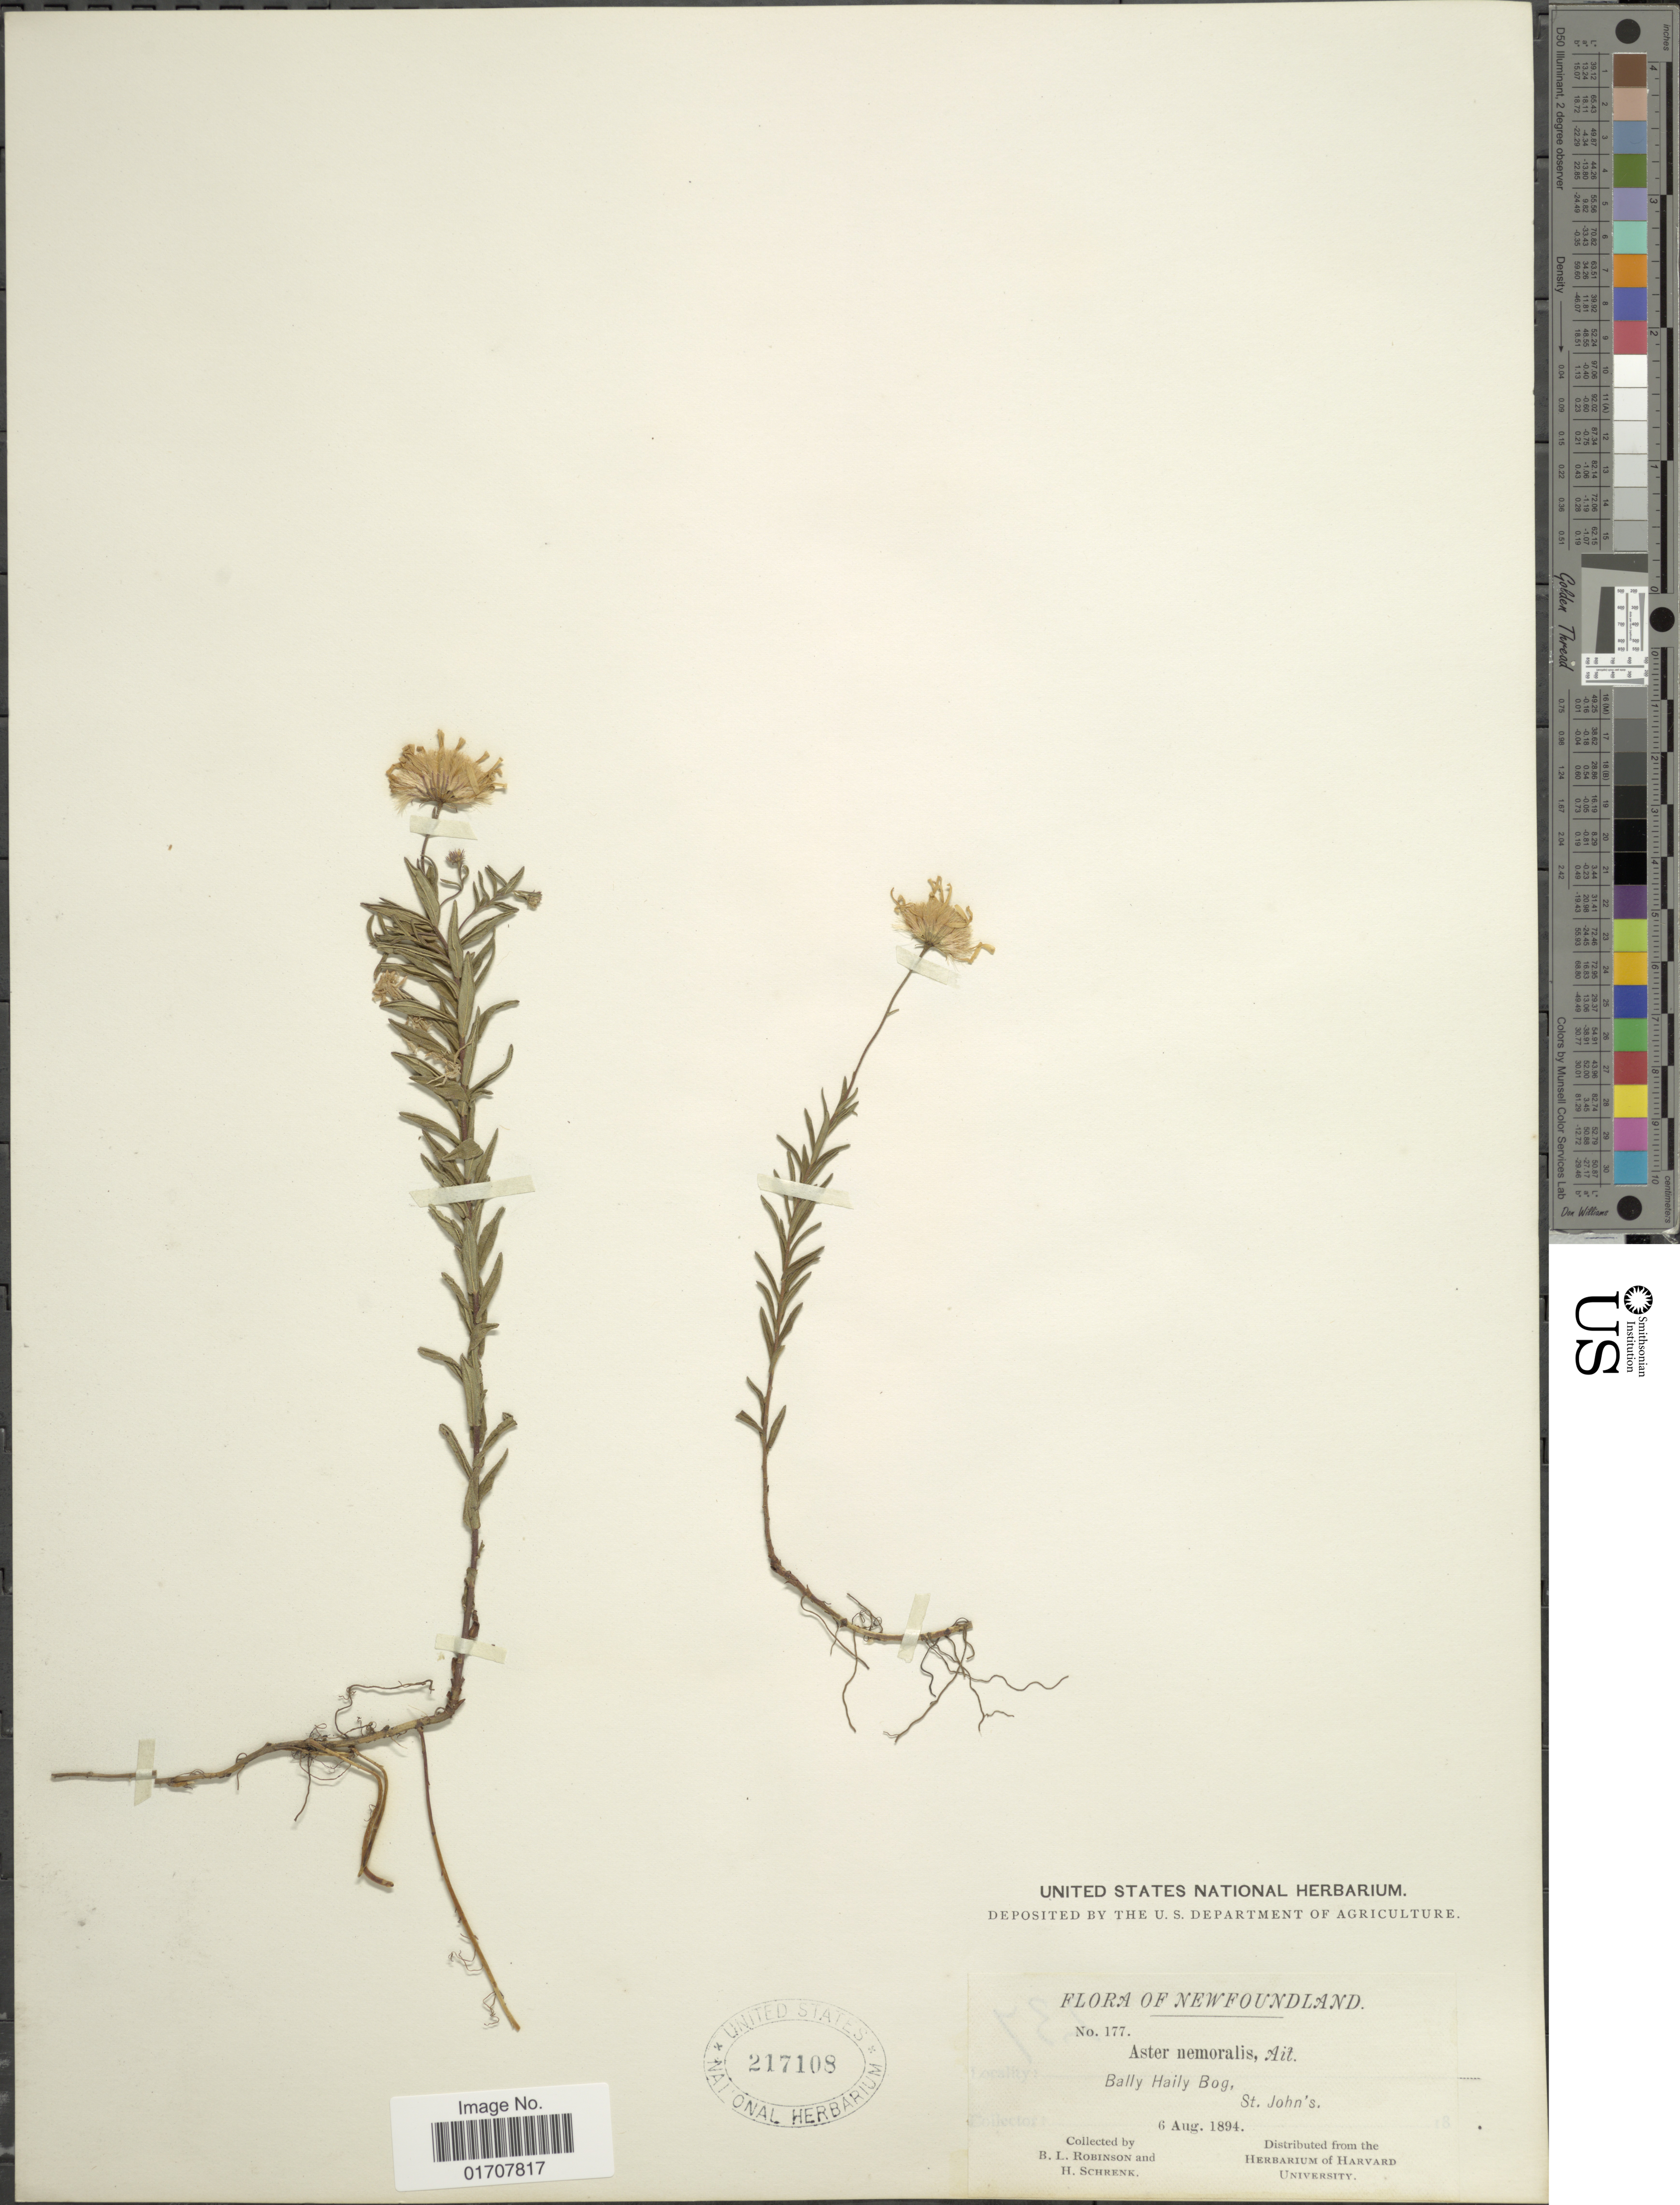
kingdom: Plantae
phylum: Tracheophyta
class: Magnoliopsida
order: Asterales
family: Asteraceae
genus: Oclemena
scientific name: Oclemena nemoralis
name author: (Aiton) Greene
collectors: B. L. Robinson & H. v. Schrenk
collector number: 177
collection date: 1894-08-06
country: Canada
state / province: Newfoundland and Labrador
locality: Bally Haily Bog, St. John's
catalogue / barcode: US 217108